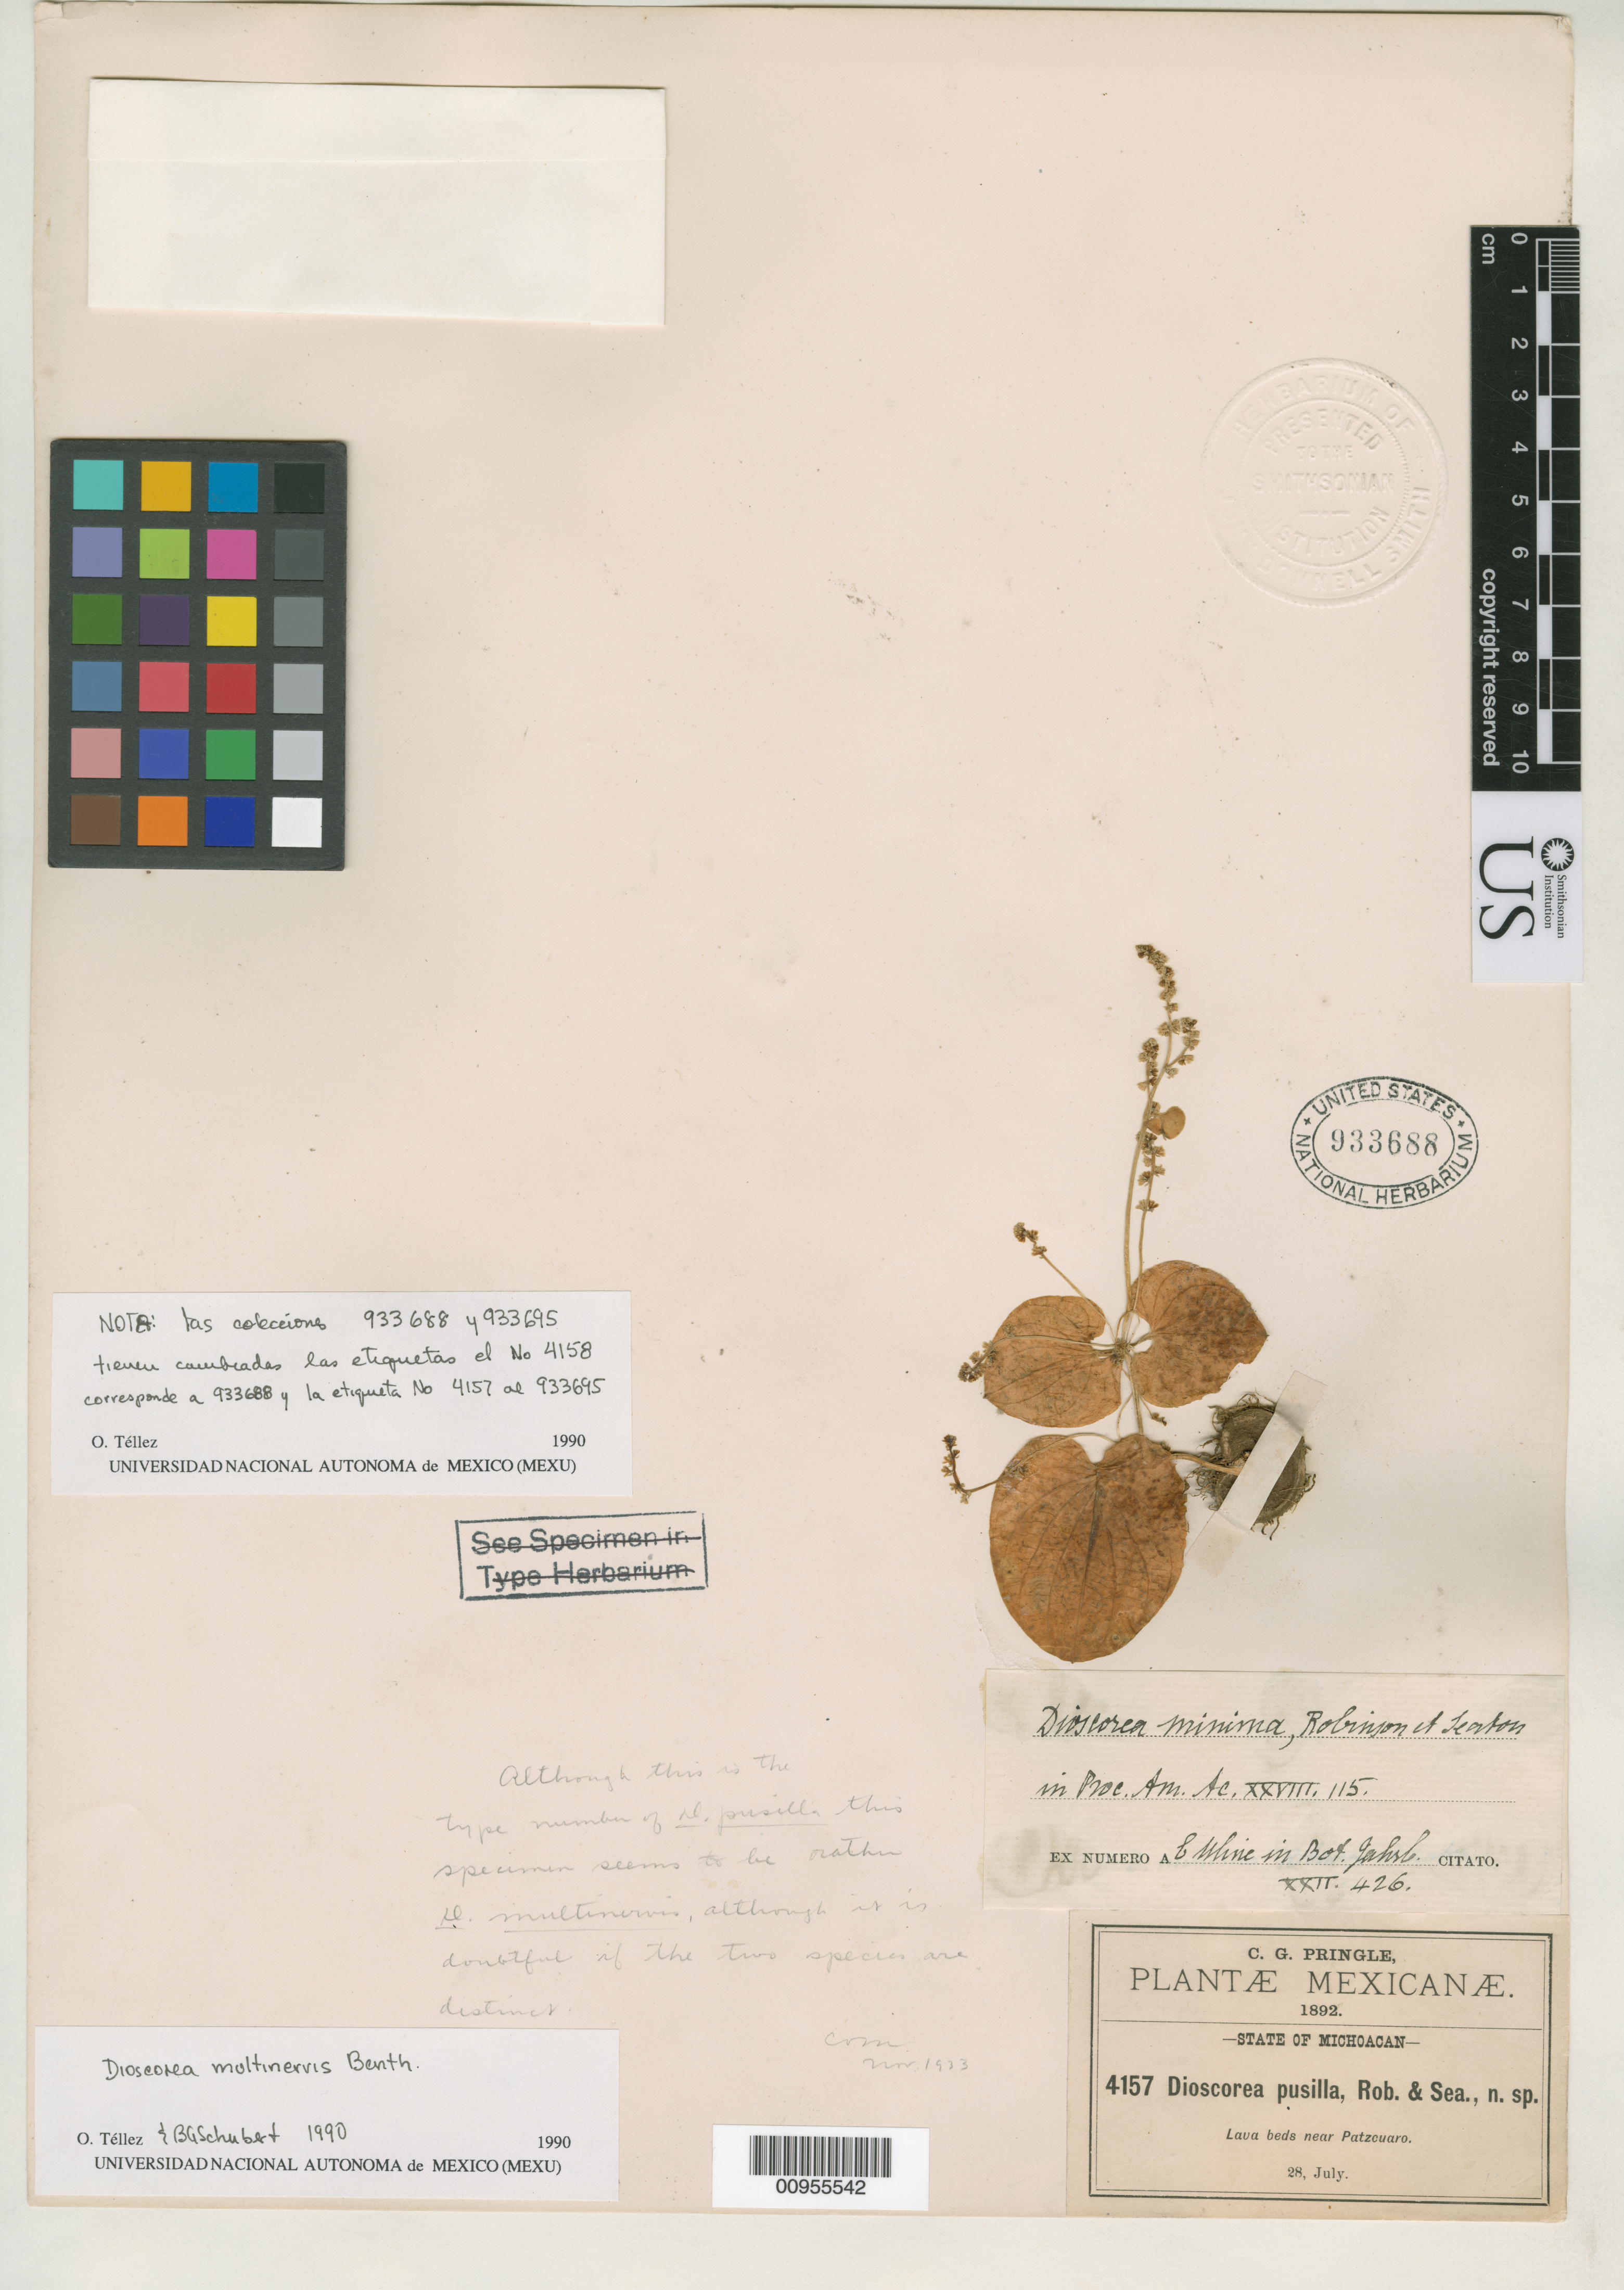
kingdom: Plantae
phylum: Tracheophyta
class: Liliopsida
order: Dioscoreales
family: Dioscoreaceae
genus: Dioscorea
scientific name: Dioscorea minima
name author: B.L. Rob. & Seaton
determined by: Téllez V., Oswaldo; Schubert, Bernice G.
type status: Isotype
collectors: C. G. Pringle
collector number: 4157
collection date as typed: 28 Jul 1892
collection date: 1892-07-28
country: Mexico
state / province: Michoacán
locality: Lava beds near Patzcuaro.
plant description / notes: As annotated by CVM [C.V. Morton], 1933: "Although this is the type number of D. pusilla [sic] this specimen seems to be rather D. multinervis, although it is doubtful if the two species are distinct."; "NOTE: las colecciones 933688 y 933695 tienen cambeadas las etiquetas el No 4158 corresponde a 933688 y la etiqueta No 4157 al 933695" (O. Téllez, 1990)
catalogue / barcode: US 933688